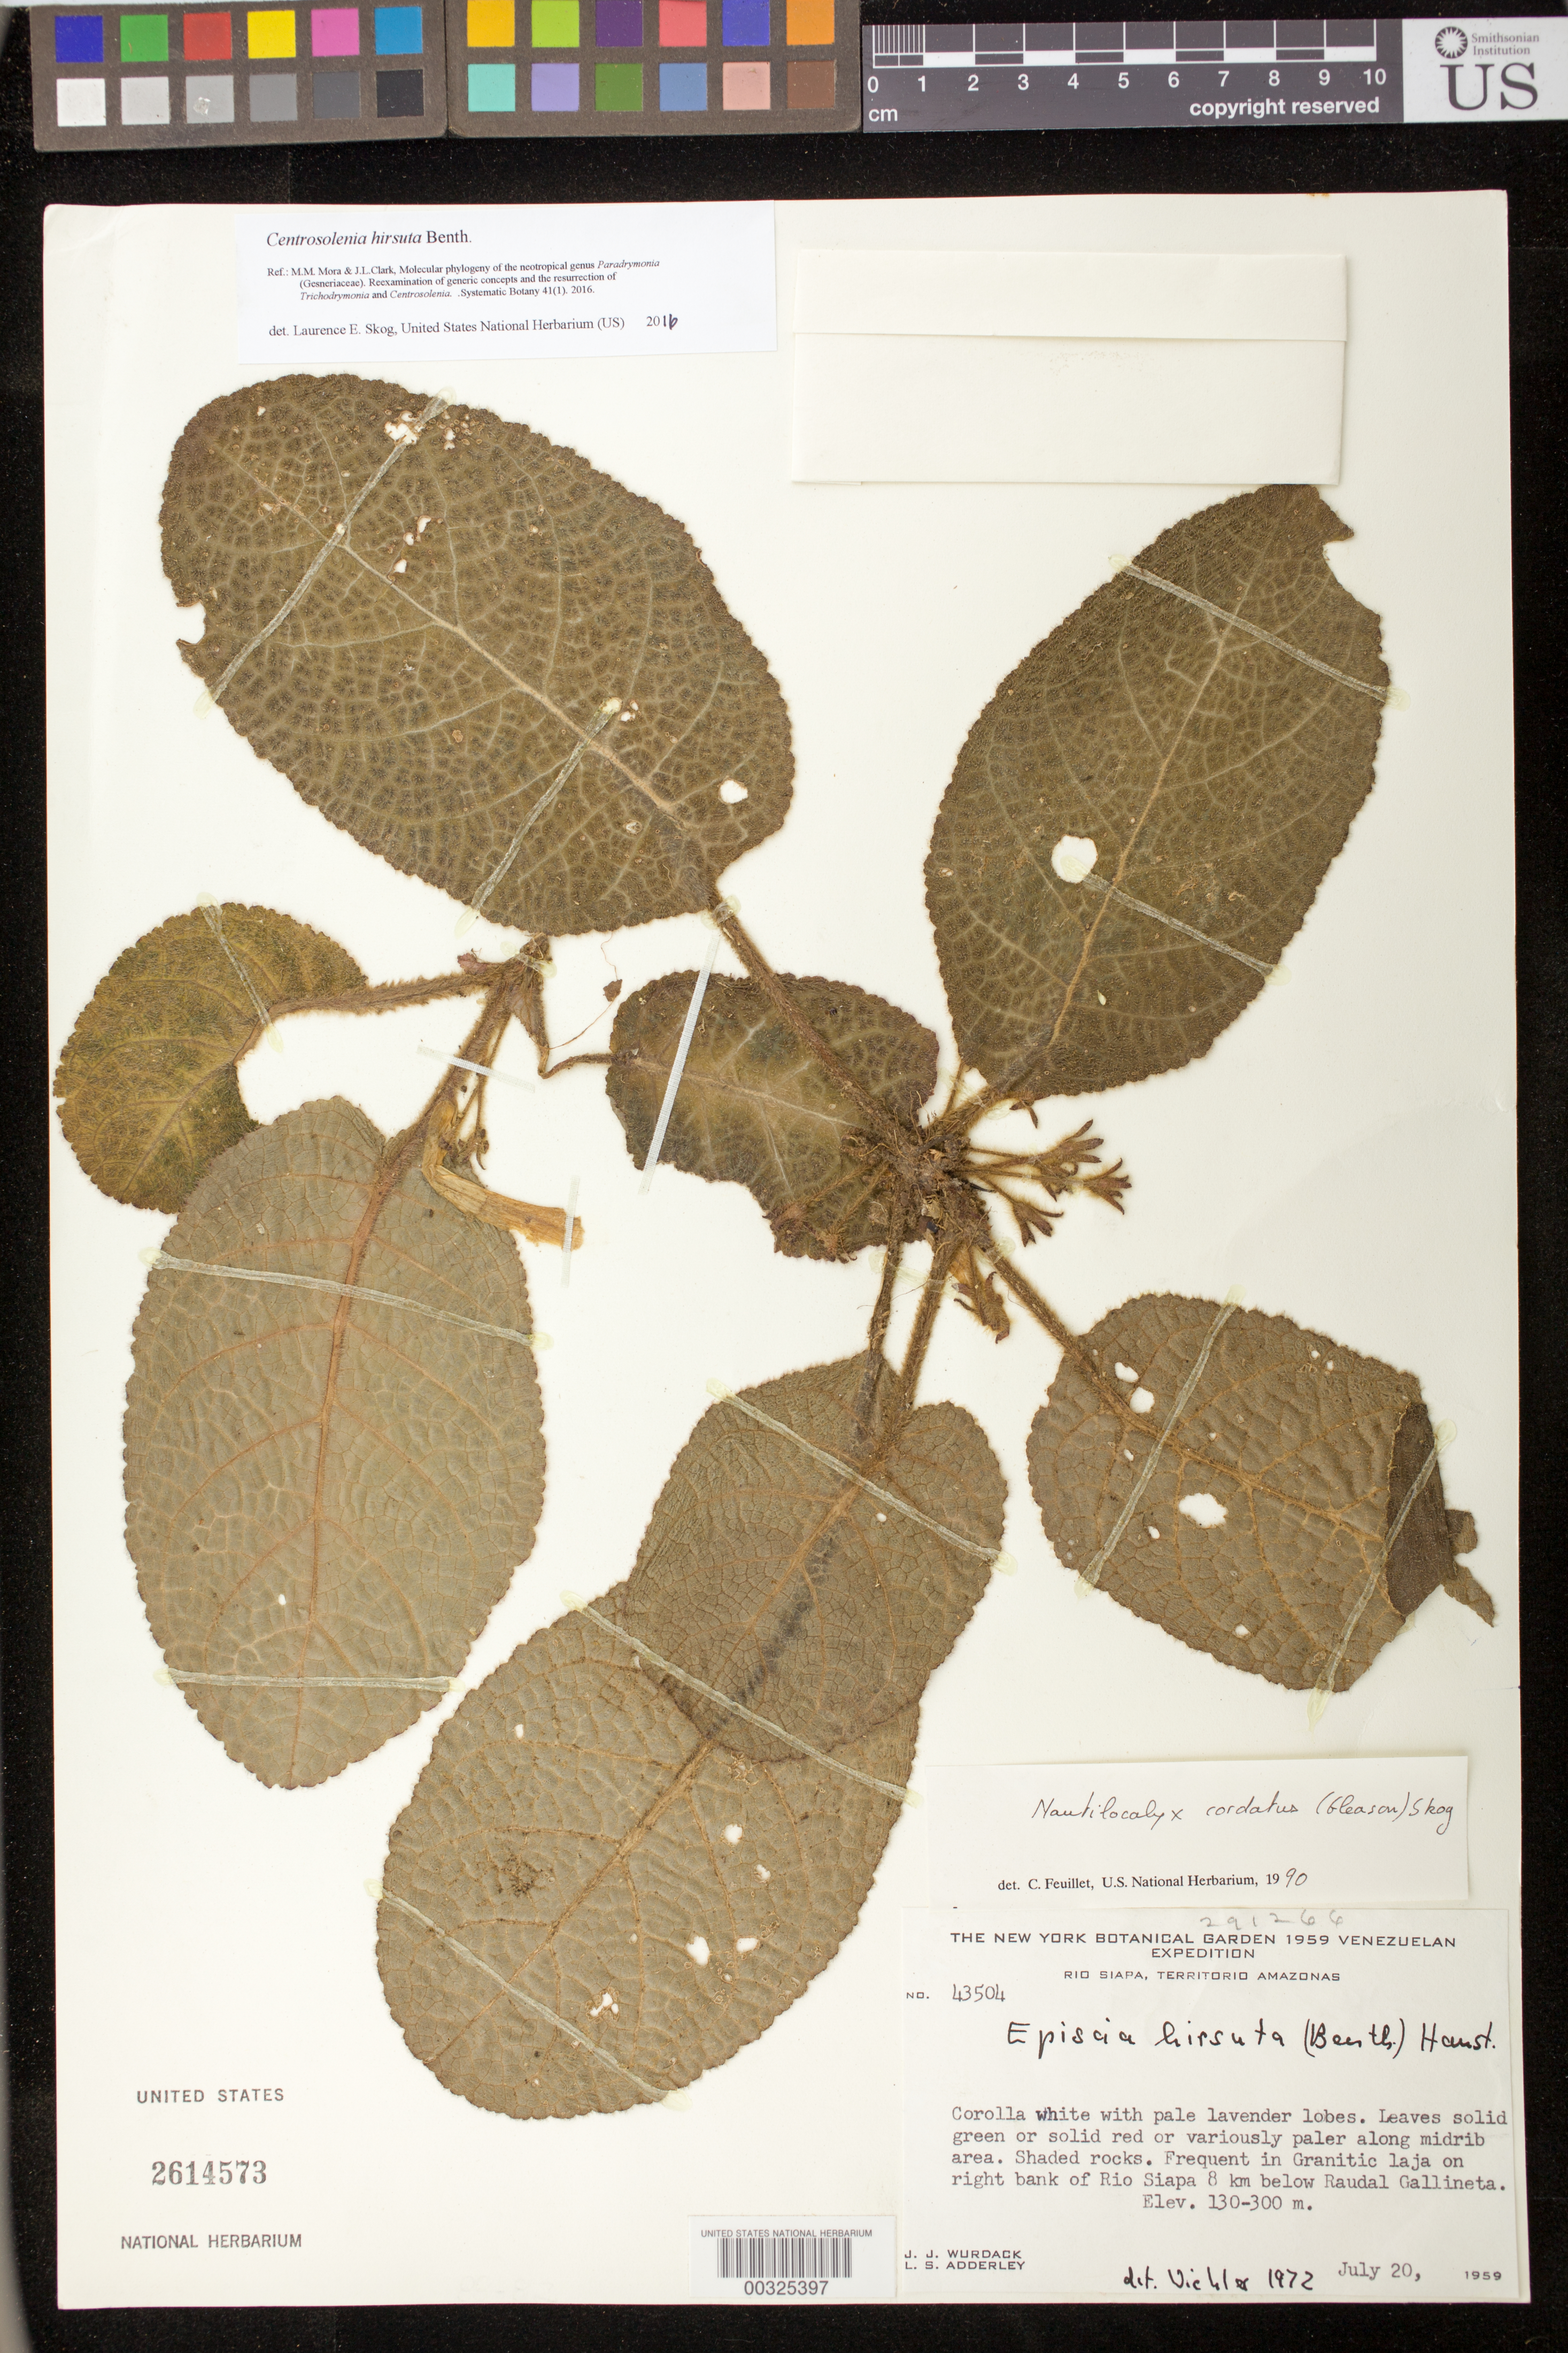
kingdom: Plantae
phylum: Tracheophyta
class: Magnoliopsida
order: Lamiales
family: Gesneriaceae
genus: Centrosolenia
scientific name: Centrosolenia hirsuta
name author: Benth.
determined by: Skog, Laurence E.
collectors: J. J. Wurdack & L. S. Adderley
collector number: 43504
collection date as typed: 20 Jul 1959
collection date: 1959-07-20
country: Venezuela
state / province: Amazonas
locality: On right bank of Rio Siapa 8 km below Raudal Gallineta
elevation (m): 130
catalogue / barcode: US 2614573